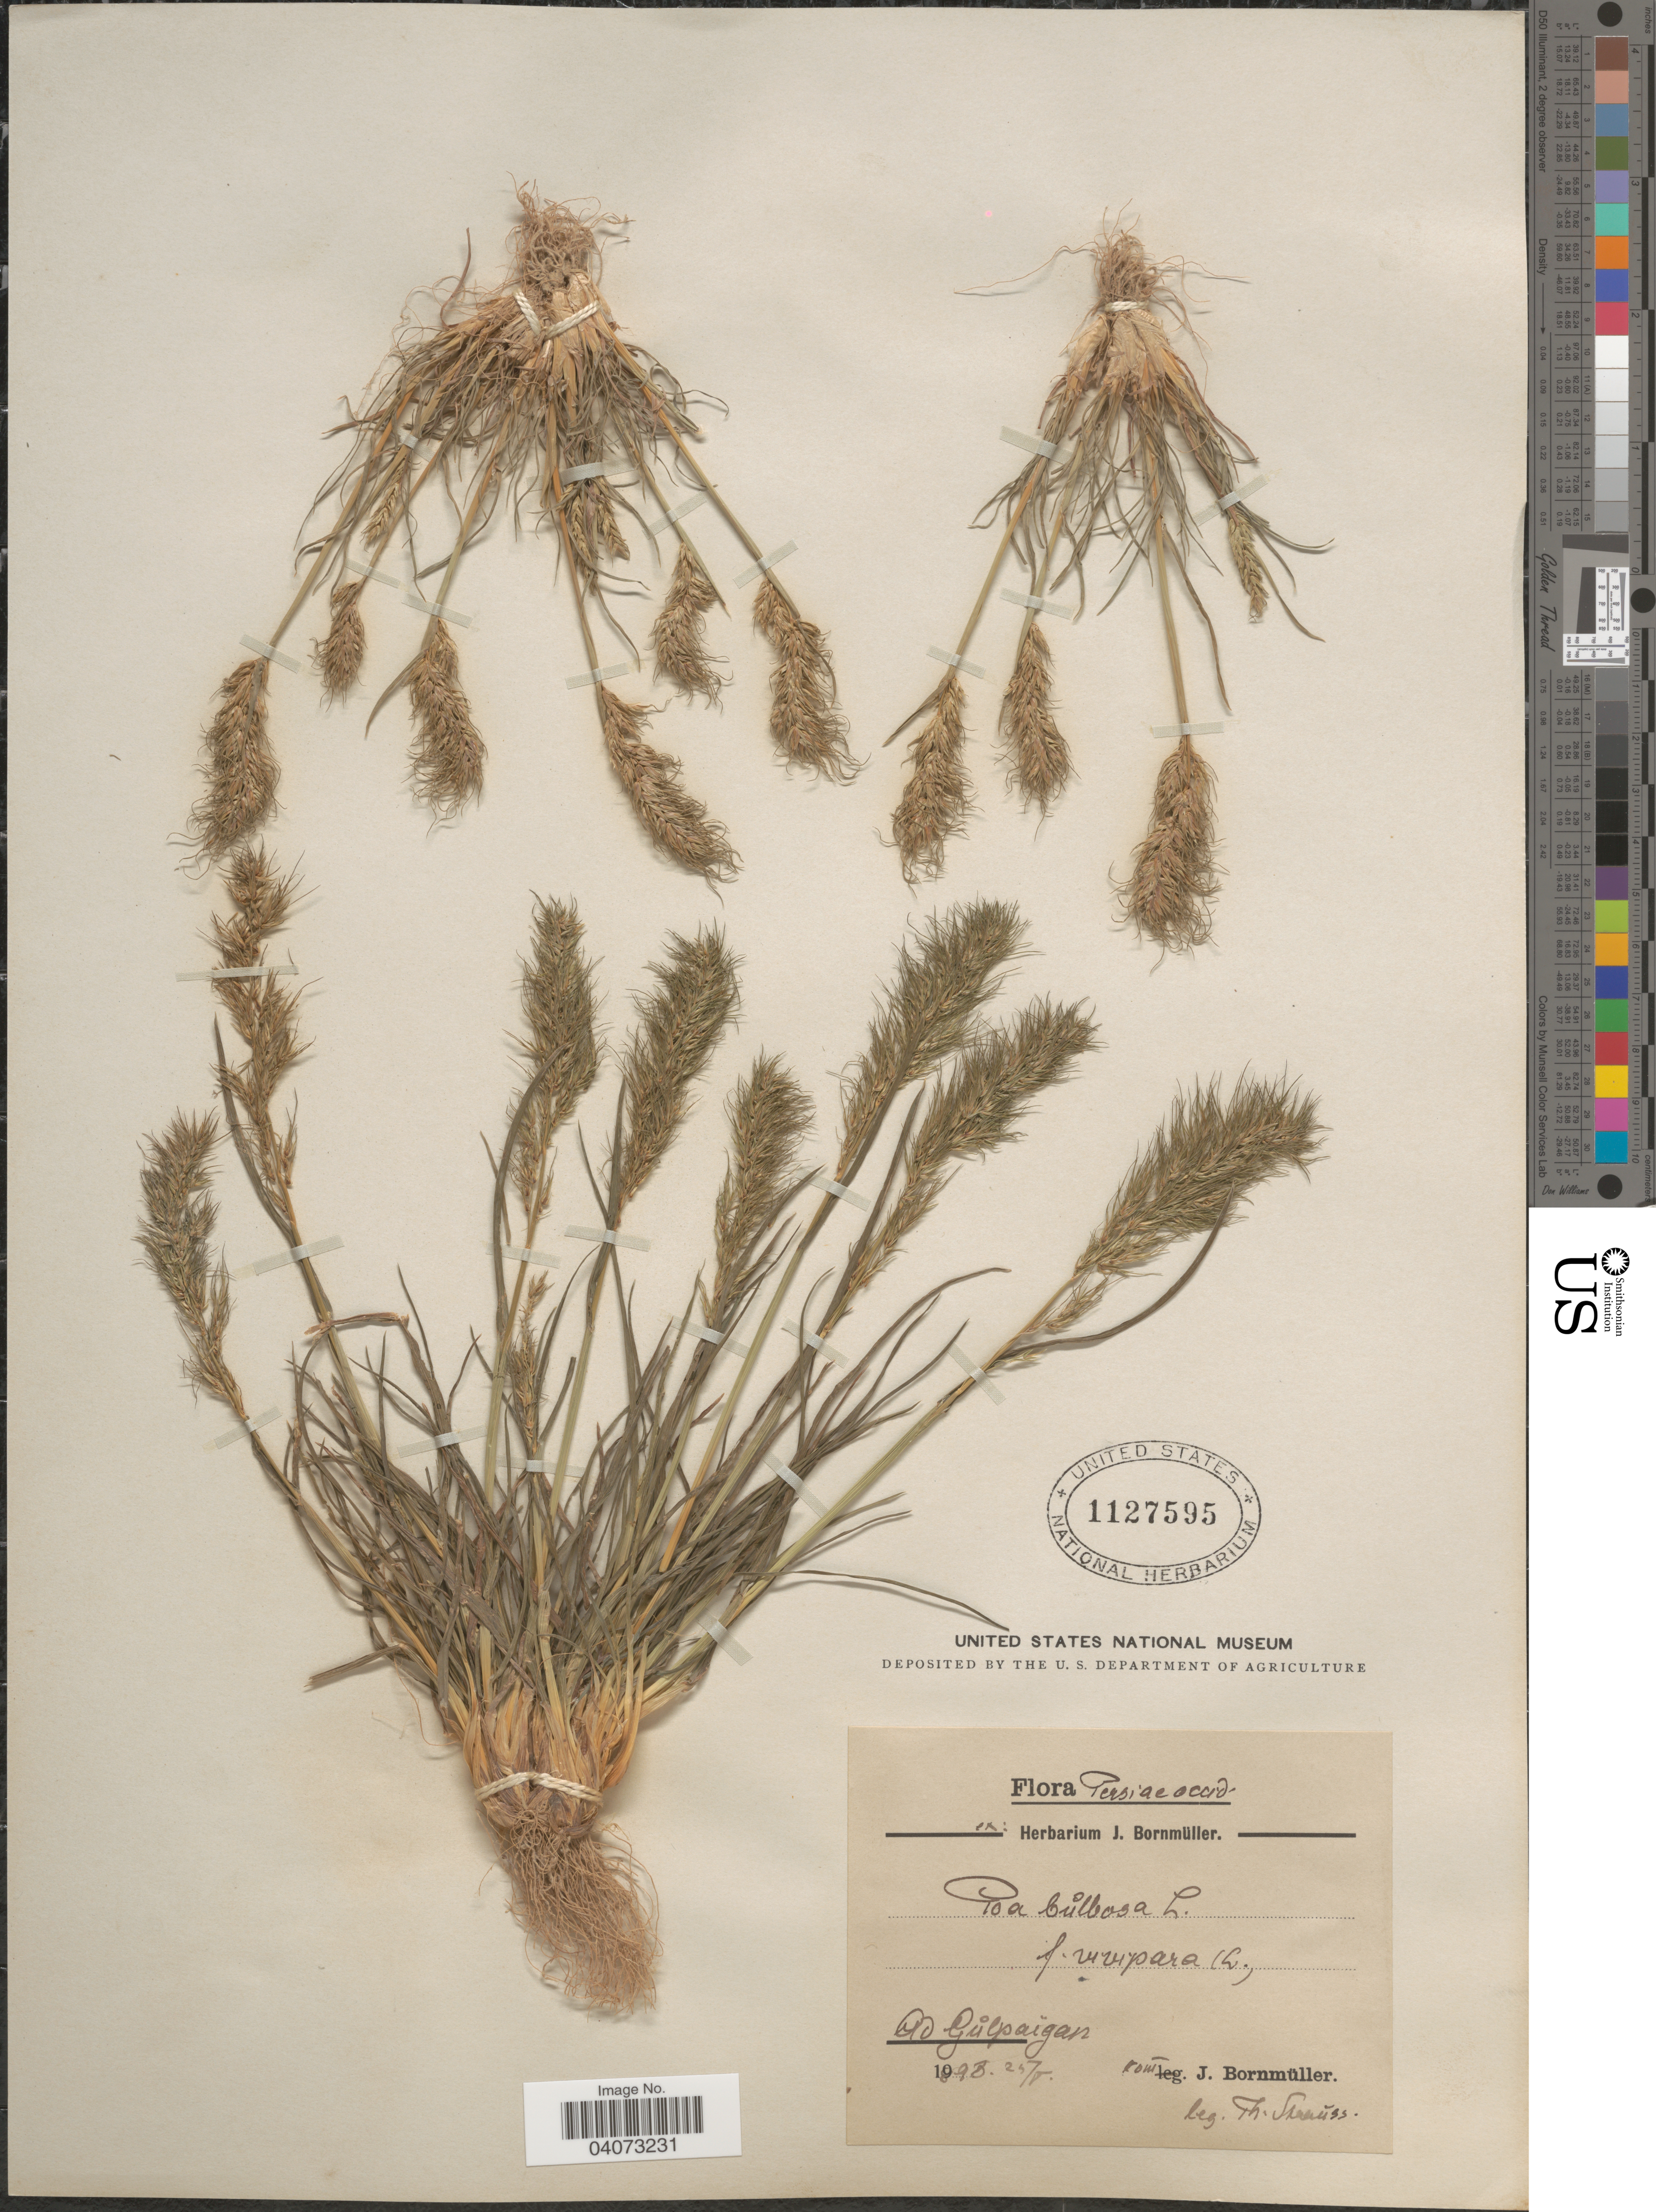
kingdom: Plantae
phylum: Tracheophyta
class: Liliopsida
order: Poales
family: Poaceae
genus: Poa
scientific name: Poa bulbosa subsp. bulbosa var. vivipara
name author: Koeler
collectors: T. Strauss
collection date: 1898-05-25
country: Iran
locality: Persiae occid. Ad Gålpaigan.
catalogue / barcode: US 1127595